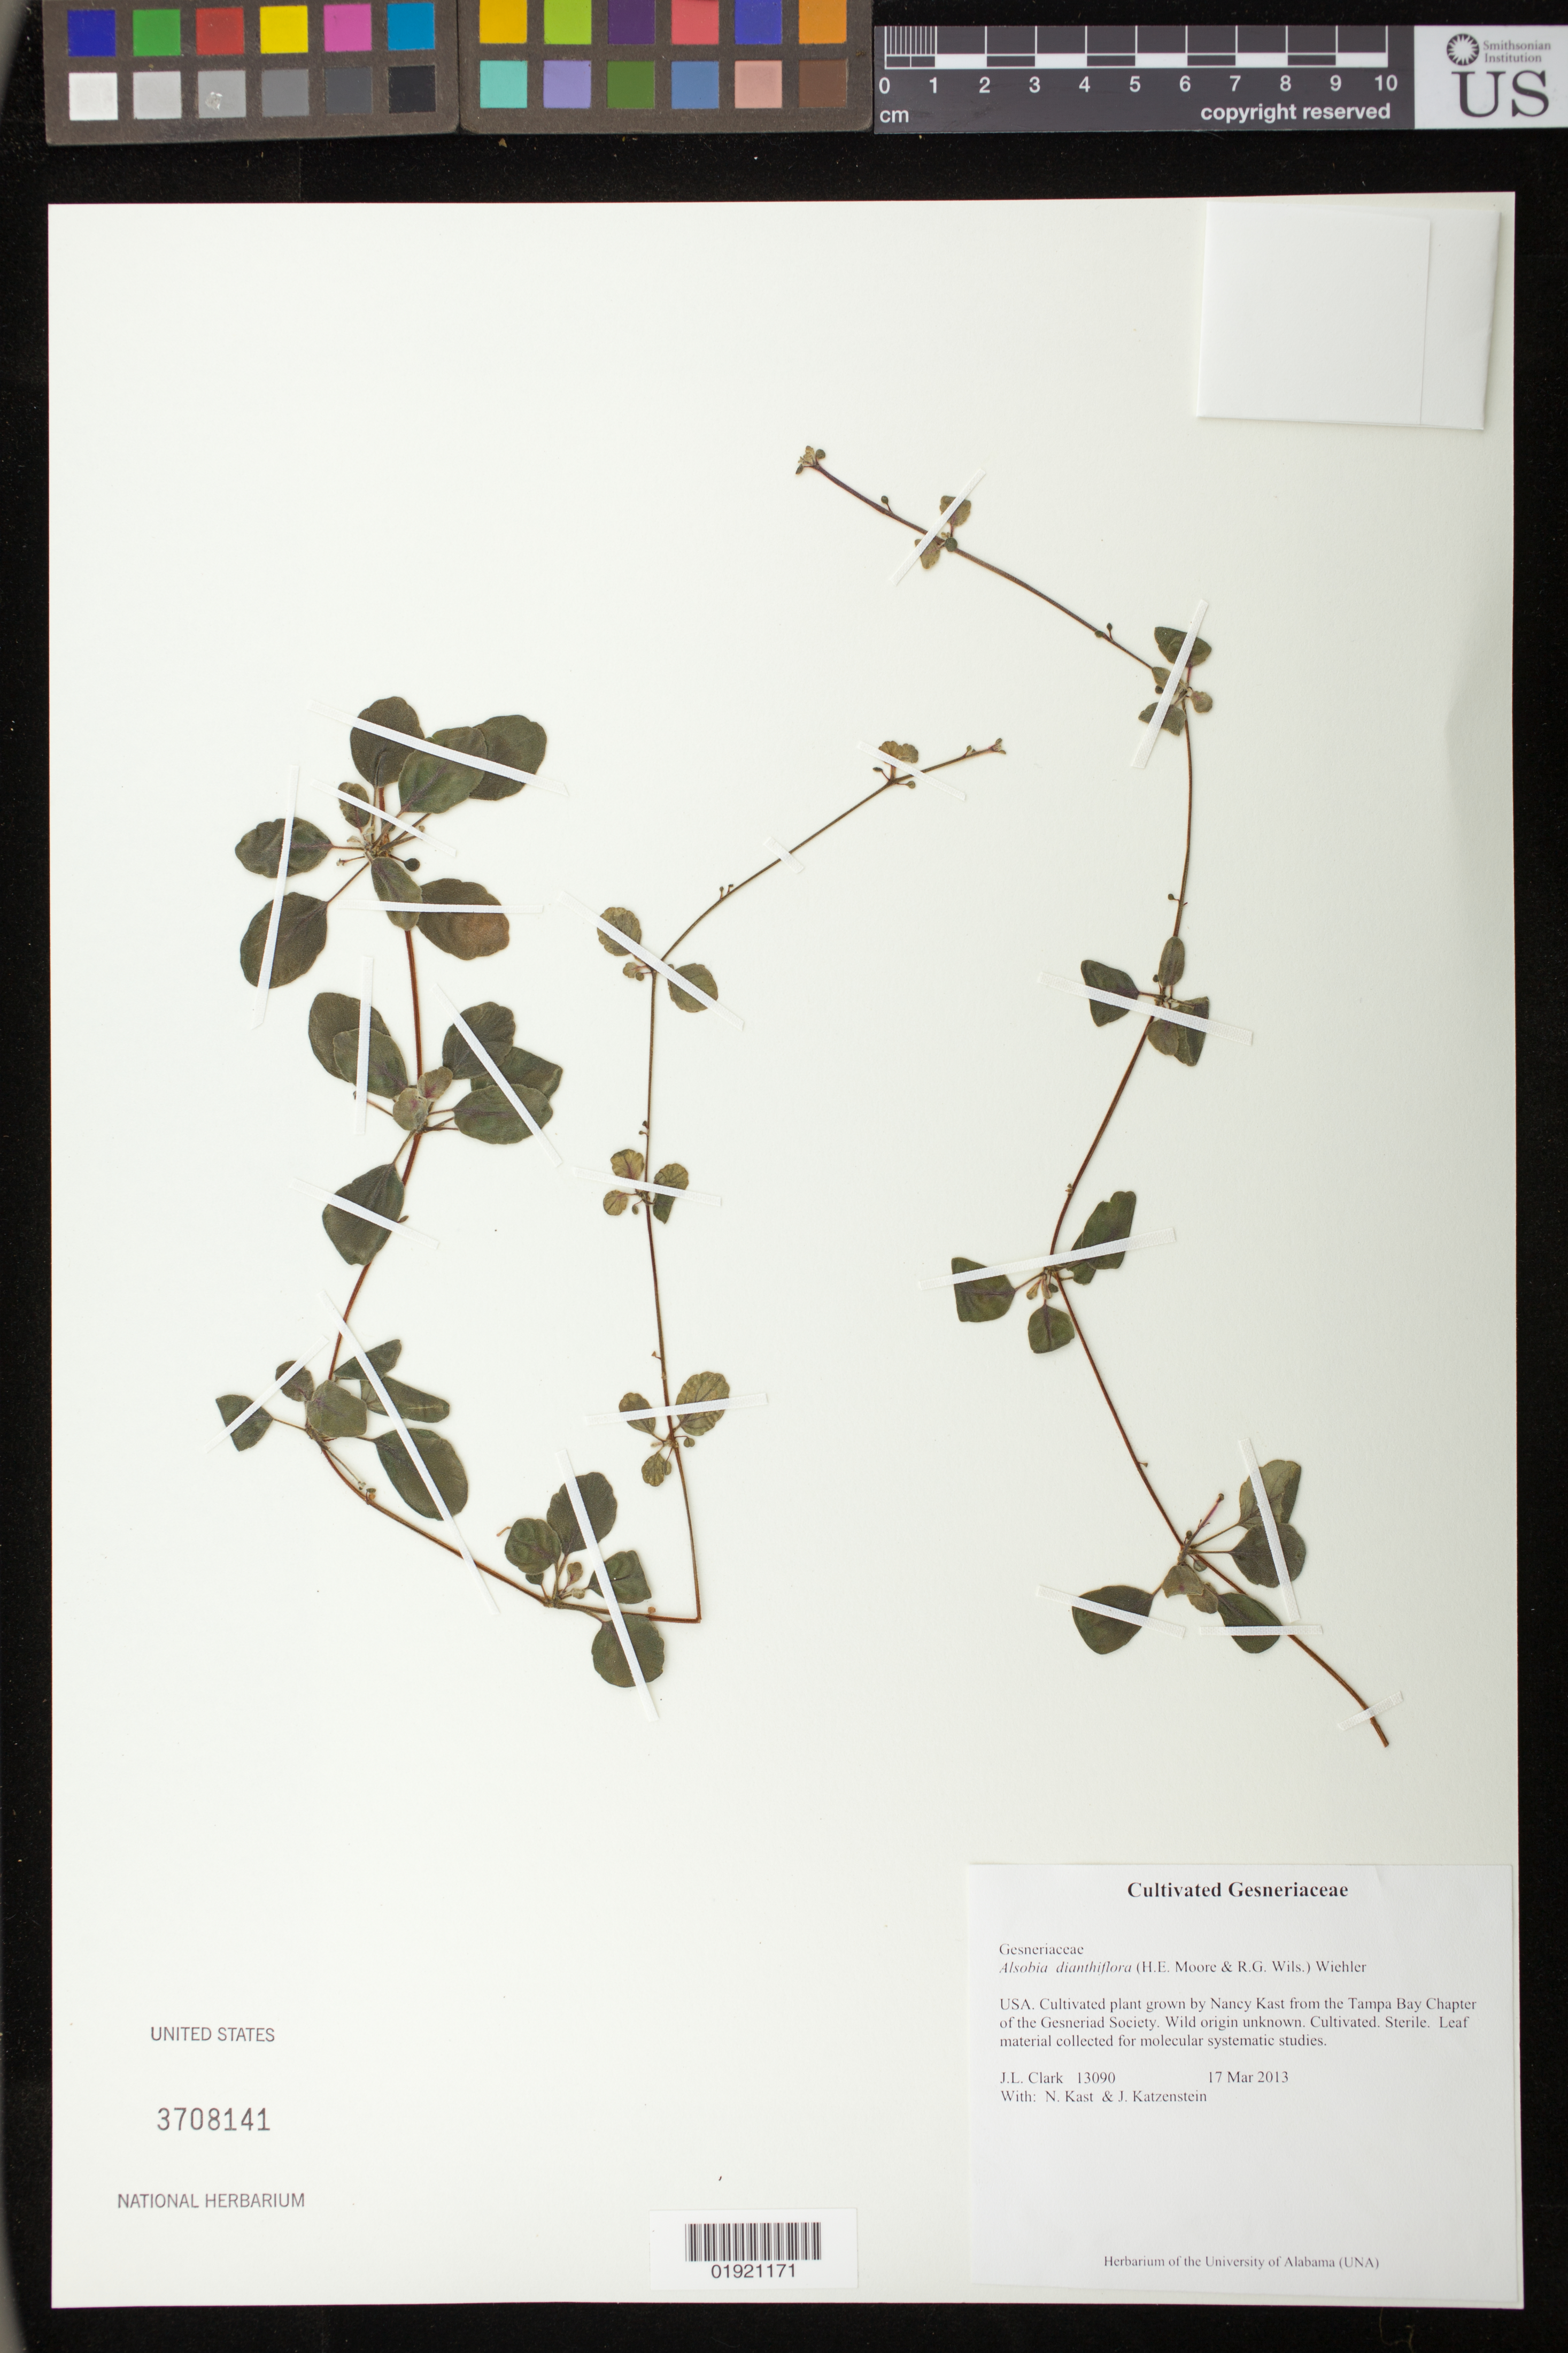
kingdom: Plantae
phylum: Tracheophyta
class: Magnoliopsida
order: Lamiales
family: Gesneriaceae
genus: Alsobia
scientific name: Alsobia dianthiflora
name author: (H.E. Moore & R.G. Wilson) Wiehler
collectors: J. L. Clark, N. Kast & J. Katzenstein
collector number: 13090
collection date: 2013-03-17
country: United States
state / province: Florida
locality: Cultivated plant grown from cutting provided by Nancy Kast from the Tampa Bay Chapter of the Gesneriad Society. Wild origin unknown.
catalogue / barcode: US 3708141